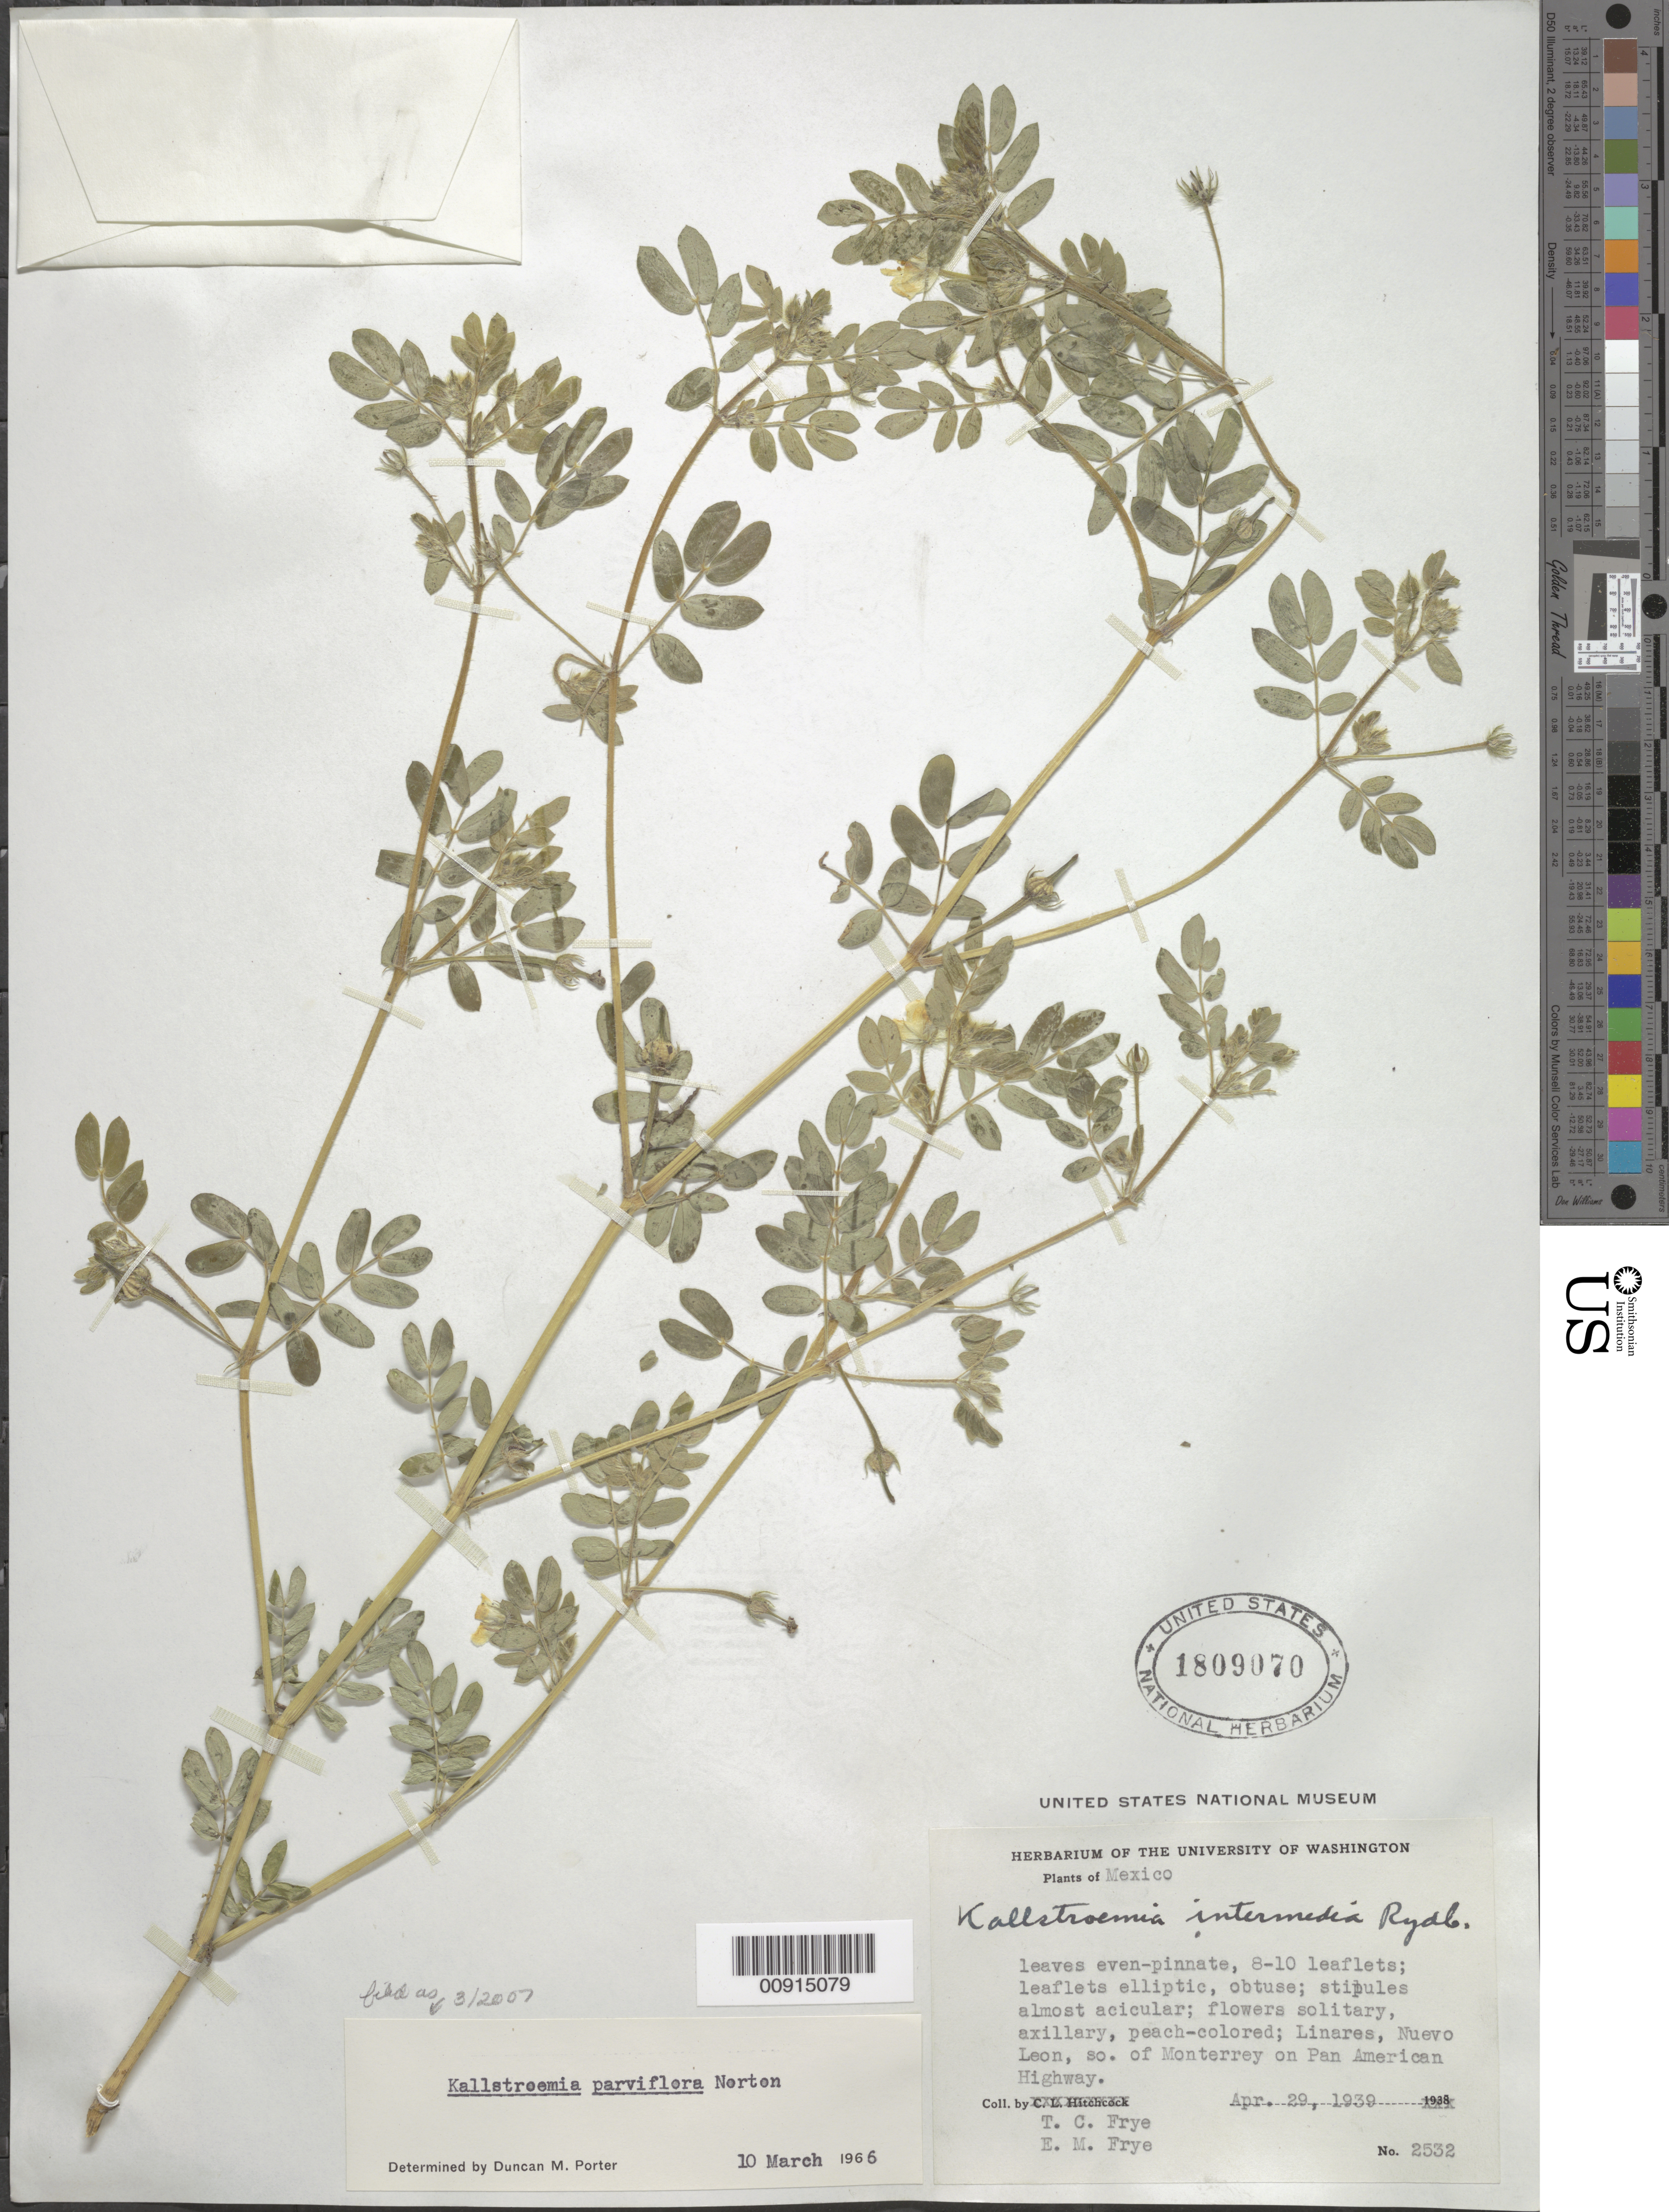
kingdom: Plantae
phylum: Tracheophyta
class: Magnoliopsida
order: Zygophyllales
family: Zygophyllaceae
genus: Kallstroemia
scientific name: Kallstroemia parviflora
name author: Norton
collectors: T. C. Frye & E. Frye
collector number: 2532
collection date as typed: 29 Apr 1939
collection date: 1939-04-29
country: Mexico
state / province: Nuevo León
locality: Linares, Nuevo León, so. of Monterrey on Pan American Highway.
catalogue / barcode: US 1809070